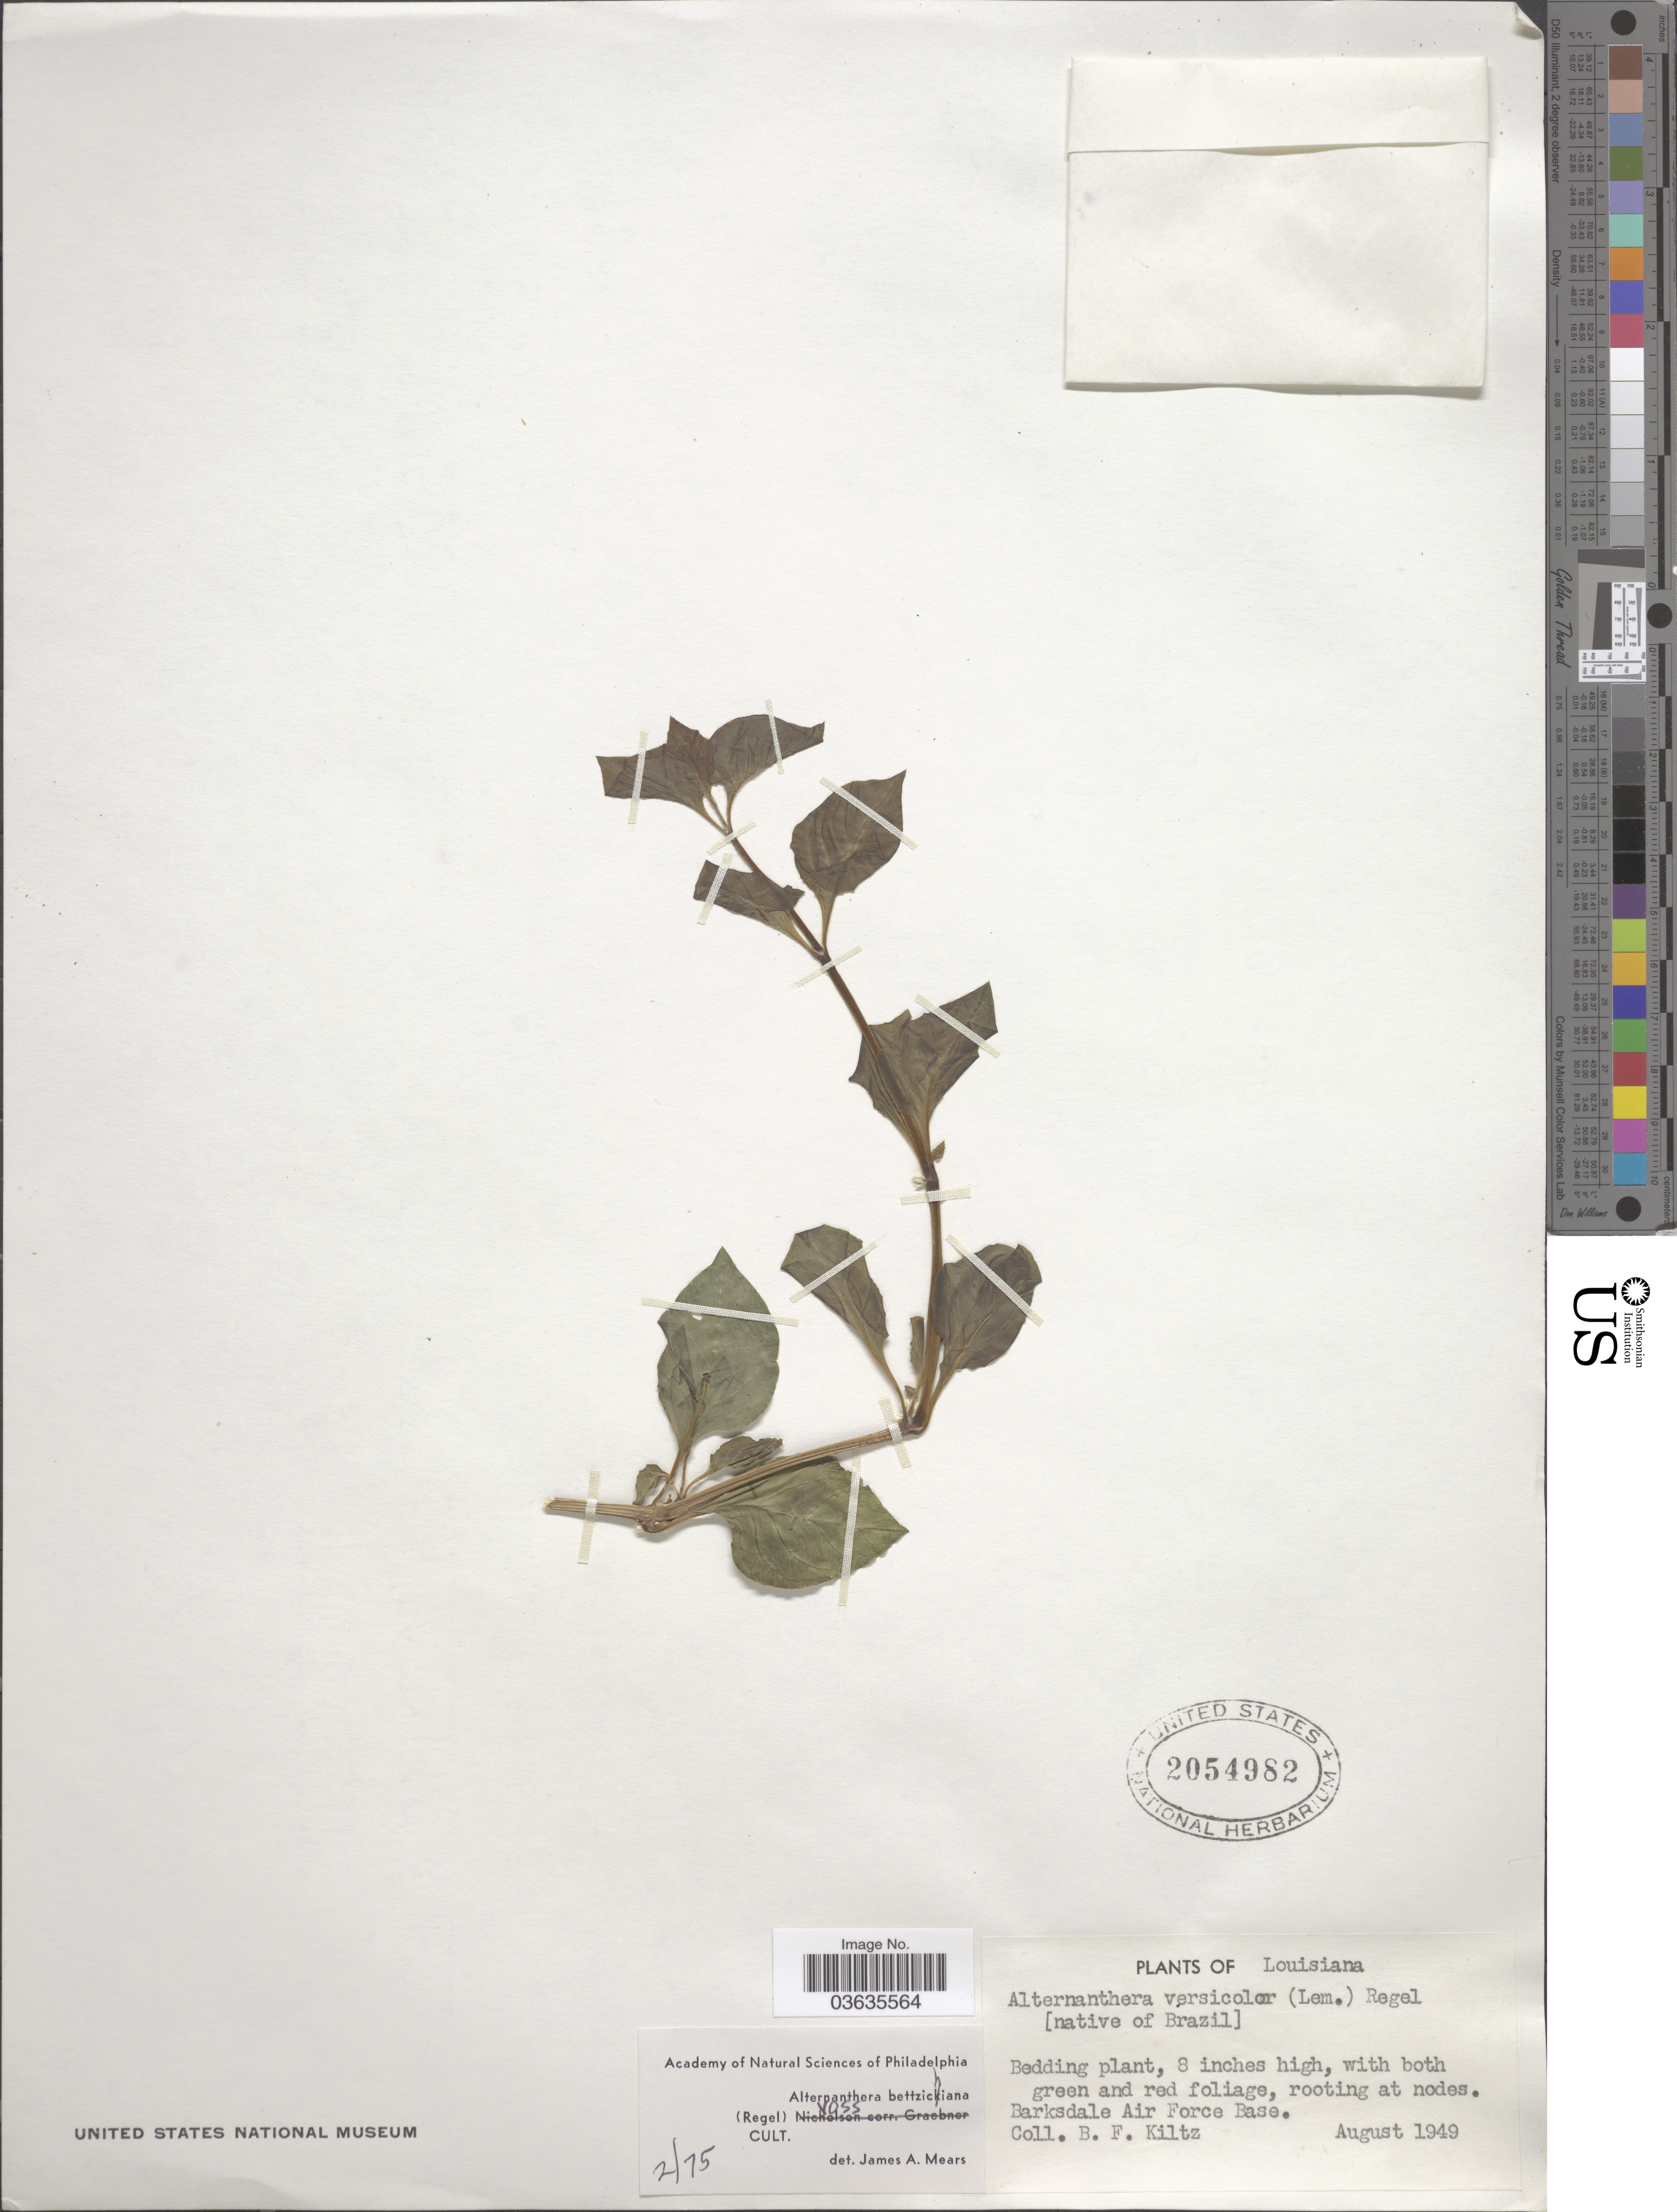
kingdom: Plantae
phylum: Tracheophyta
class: Magnoliopsida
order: Caryophyllales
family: Amaranthaceae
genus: Alternanthera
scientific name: Alternanthera bettzickiana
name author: (Regel) G. Nicholson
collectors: B. Kiltz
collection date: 1949-08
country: United States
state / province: Louisiana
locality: Barksdale Air Force Base.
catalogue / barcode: US 2054982